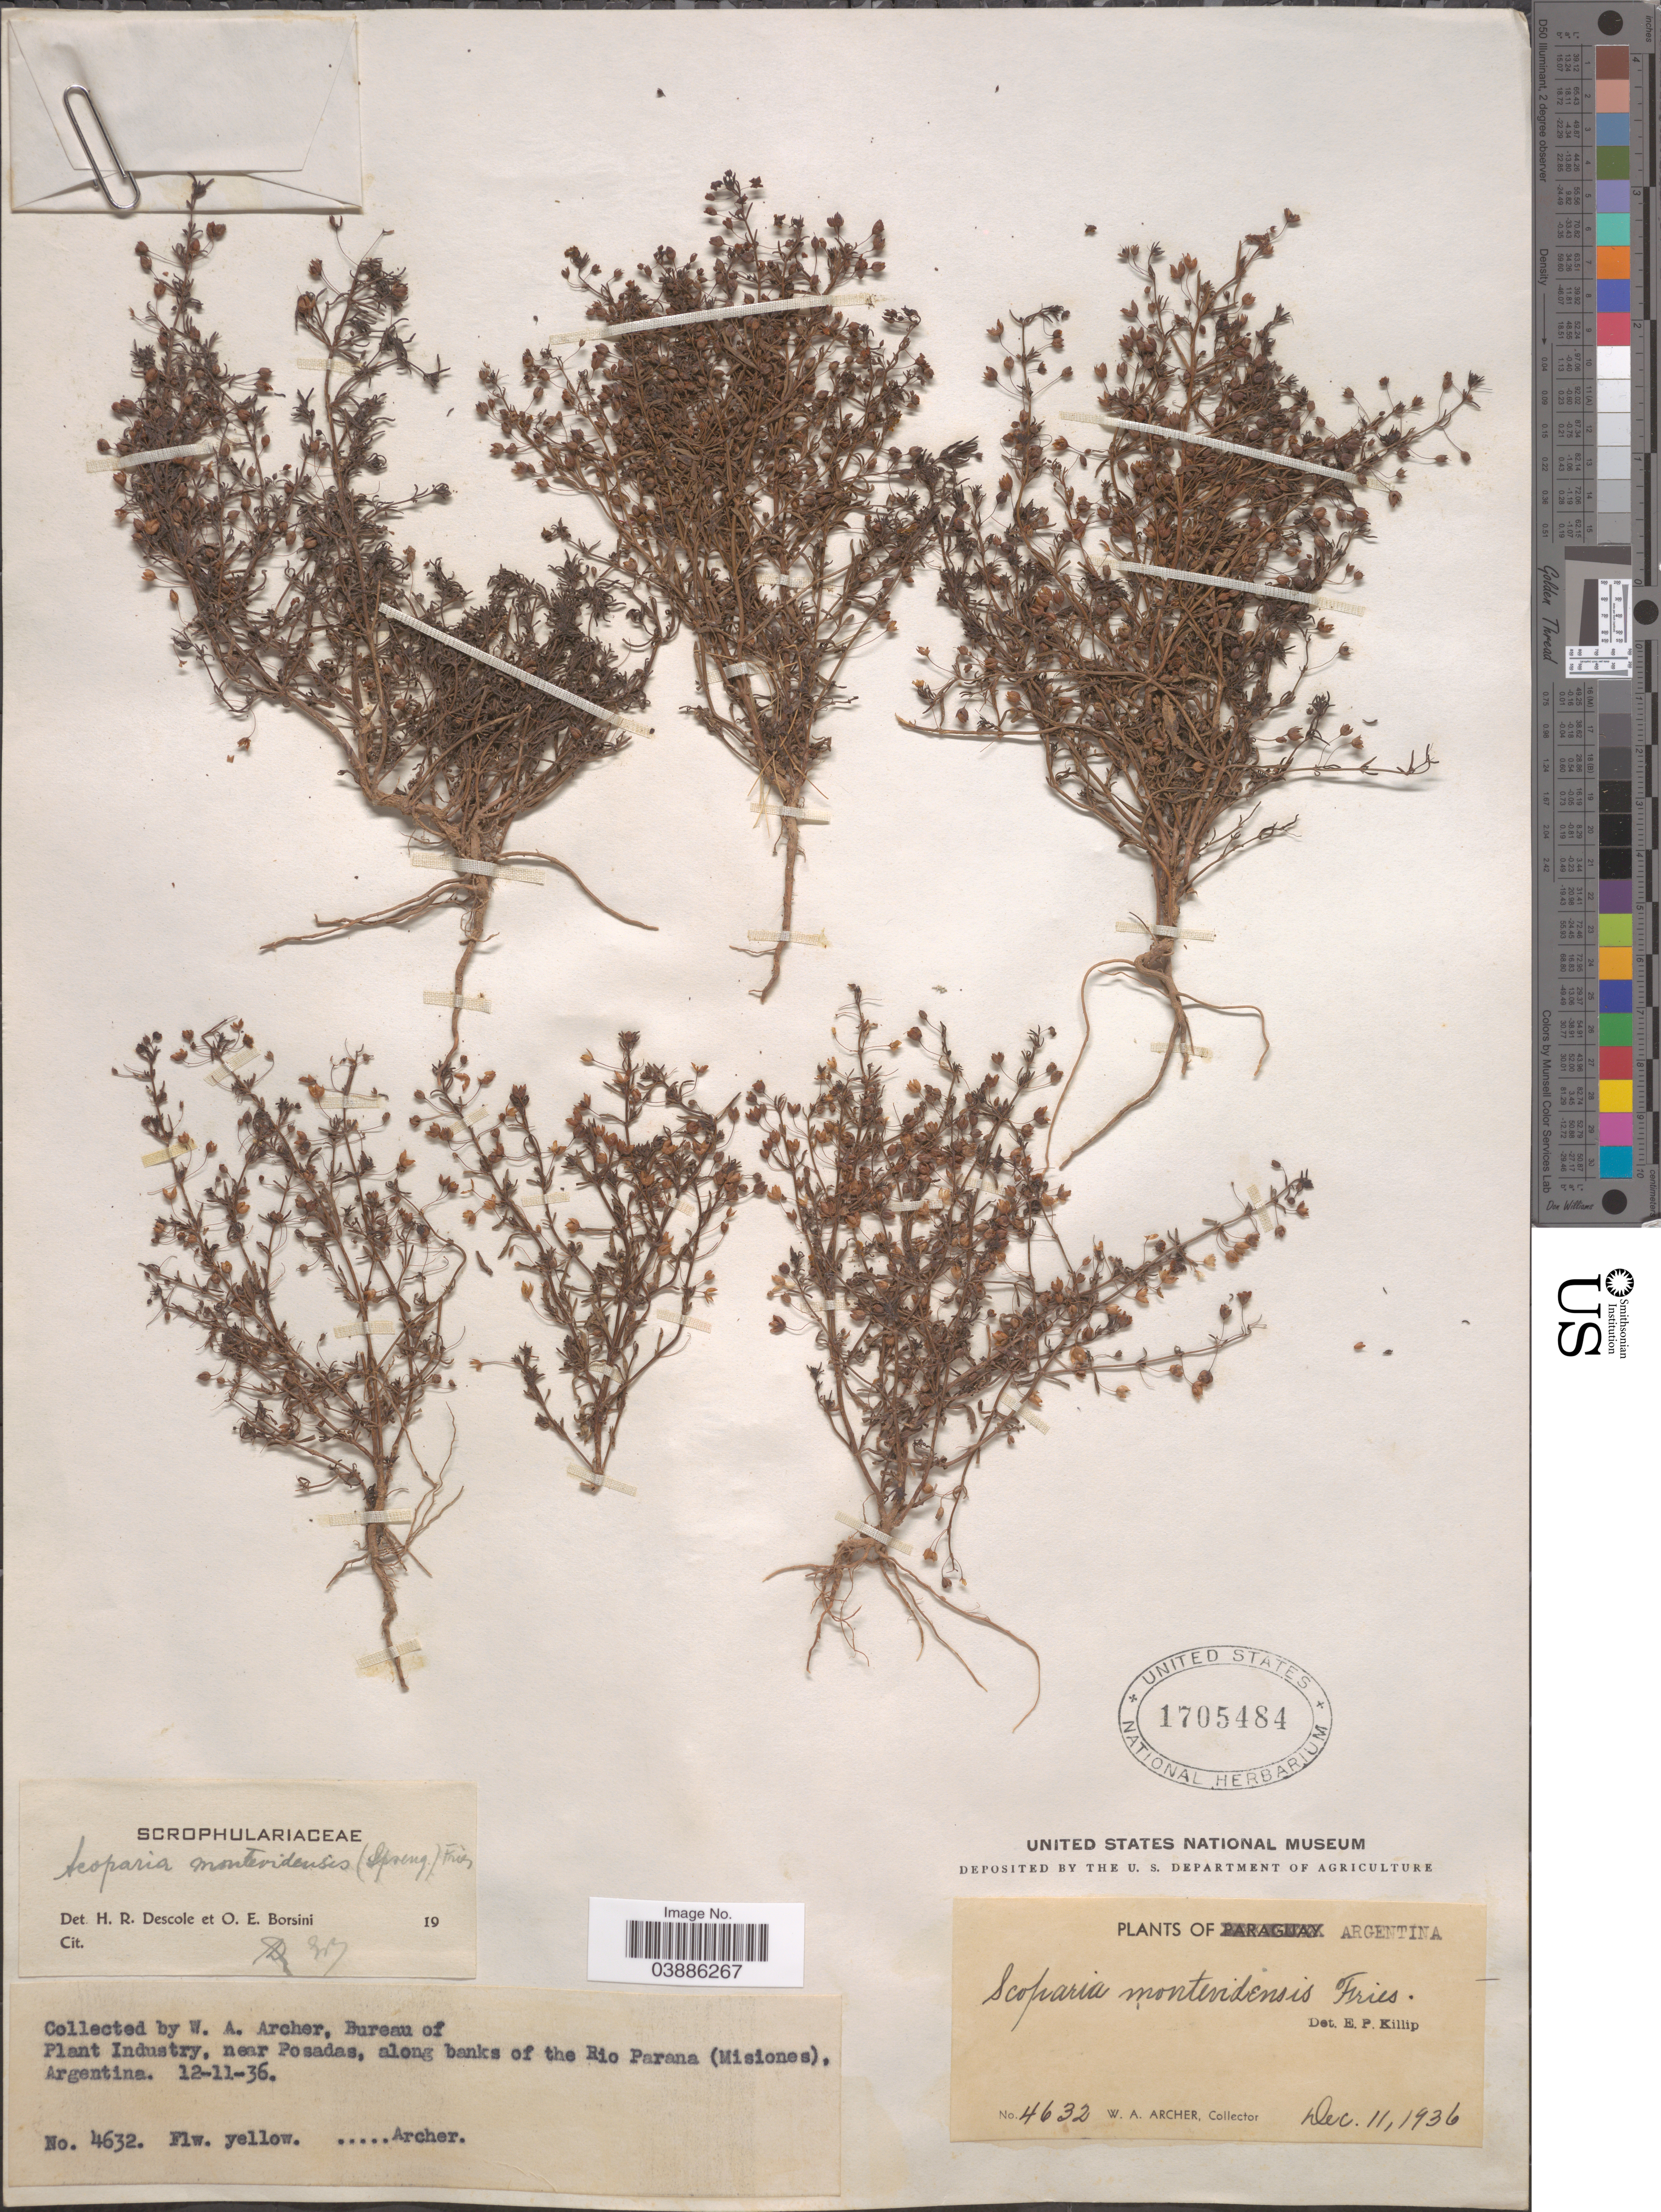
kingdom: Plantae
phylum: Tracheophyta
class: Magnoliopsida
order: Lamiales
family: Plantaginaceae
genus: Scoparia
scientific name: Scoparia montevidensis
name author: (Spreng.) R.E. Fr.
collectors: W. Archer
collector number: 4632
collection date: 1936-12-11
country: Argentina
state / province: Misiones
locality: Near Posadas, along banks of the Rio Parana.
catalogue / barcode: US 1705484